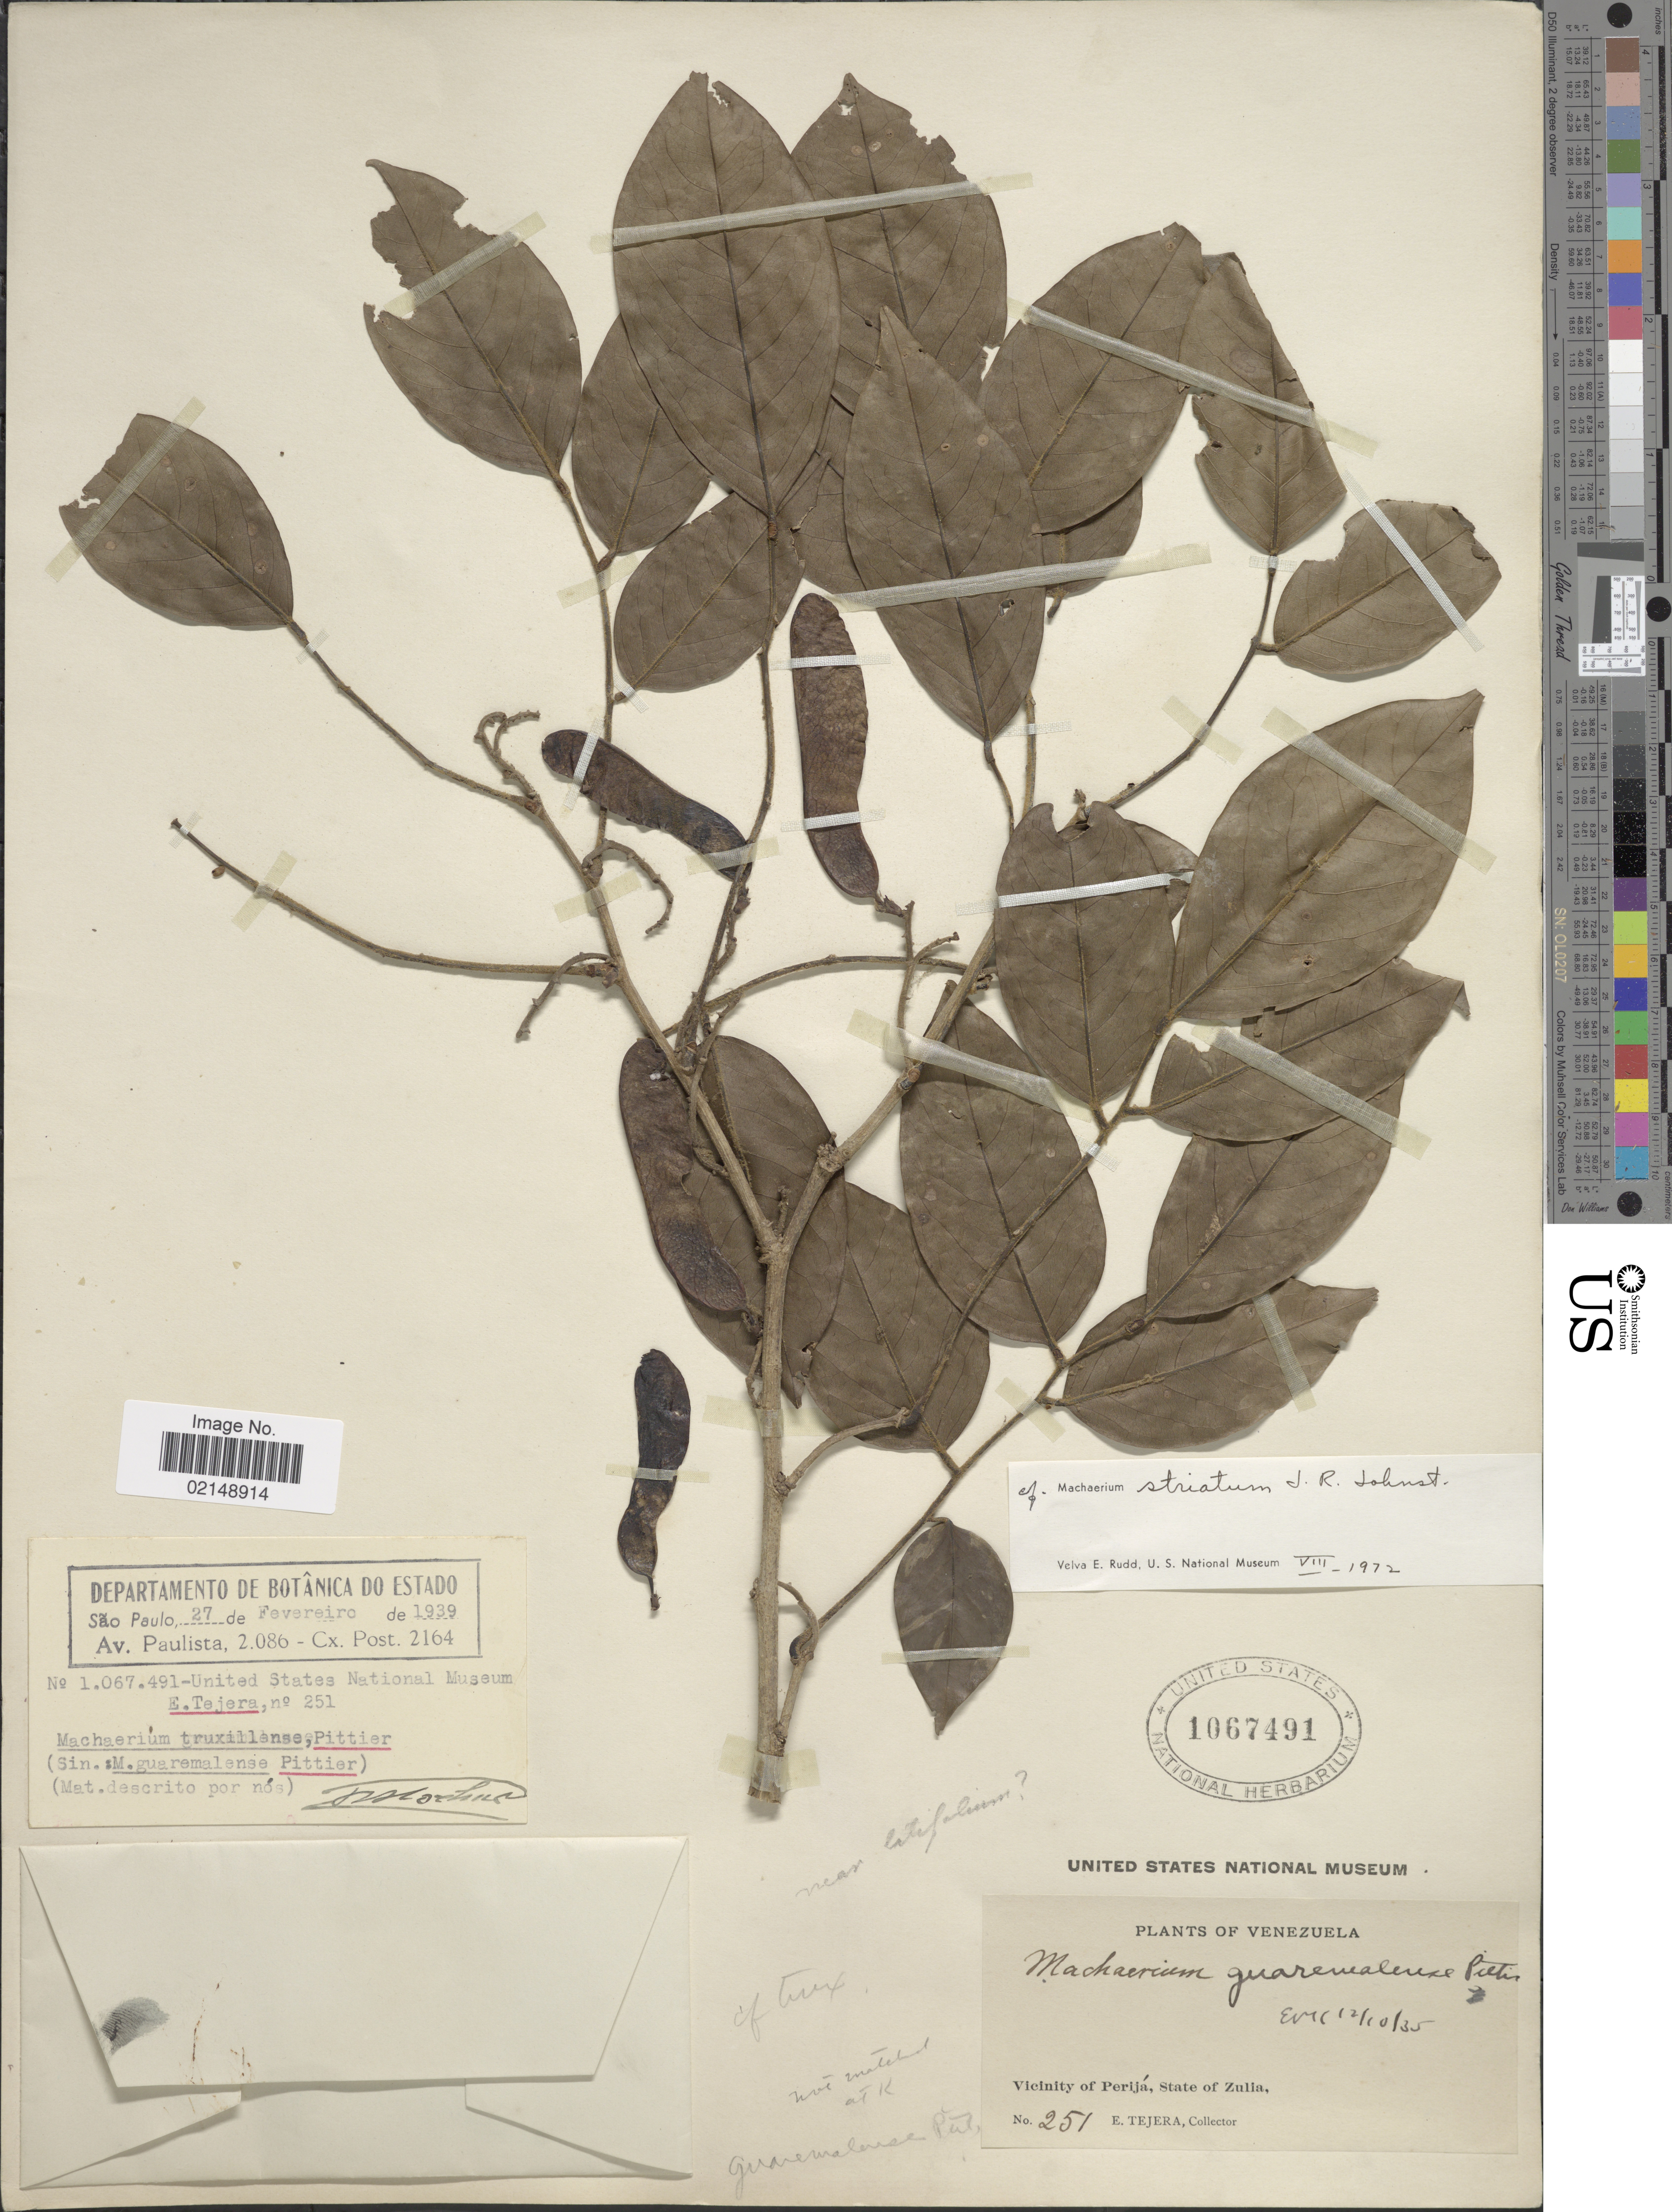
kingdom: Plantae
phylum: Tracheophyta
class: Magnoliopsida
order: Fabales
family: Fabaceae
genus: Machaerium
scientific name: Machaerium guaremalense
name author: Pittier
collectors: E. Tejera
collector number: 251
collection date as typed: Transcribed d/m/y: 12/10/35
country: Venezuela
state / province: Zulia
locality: Vicinity of Perija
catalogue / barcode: US 1067491